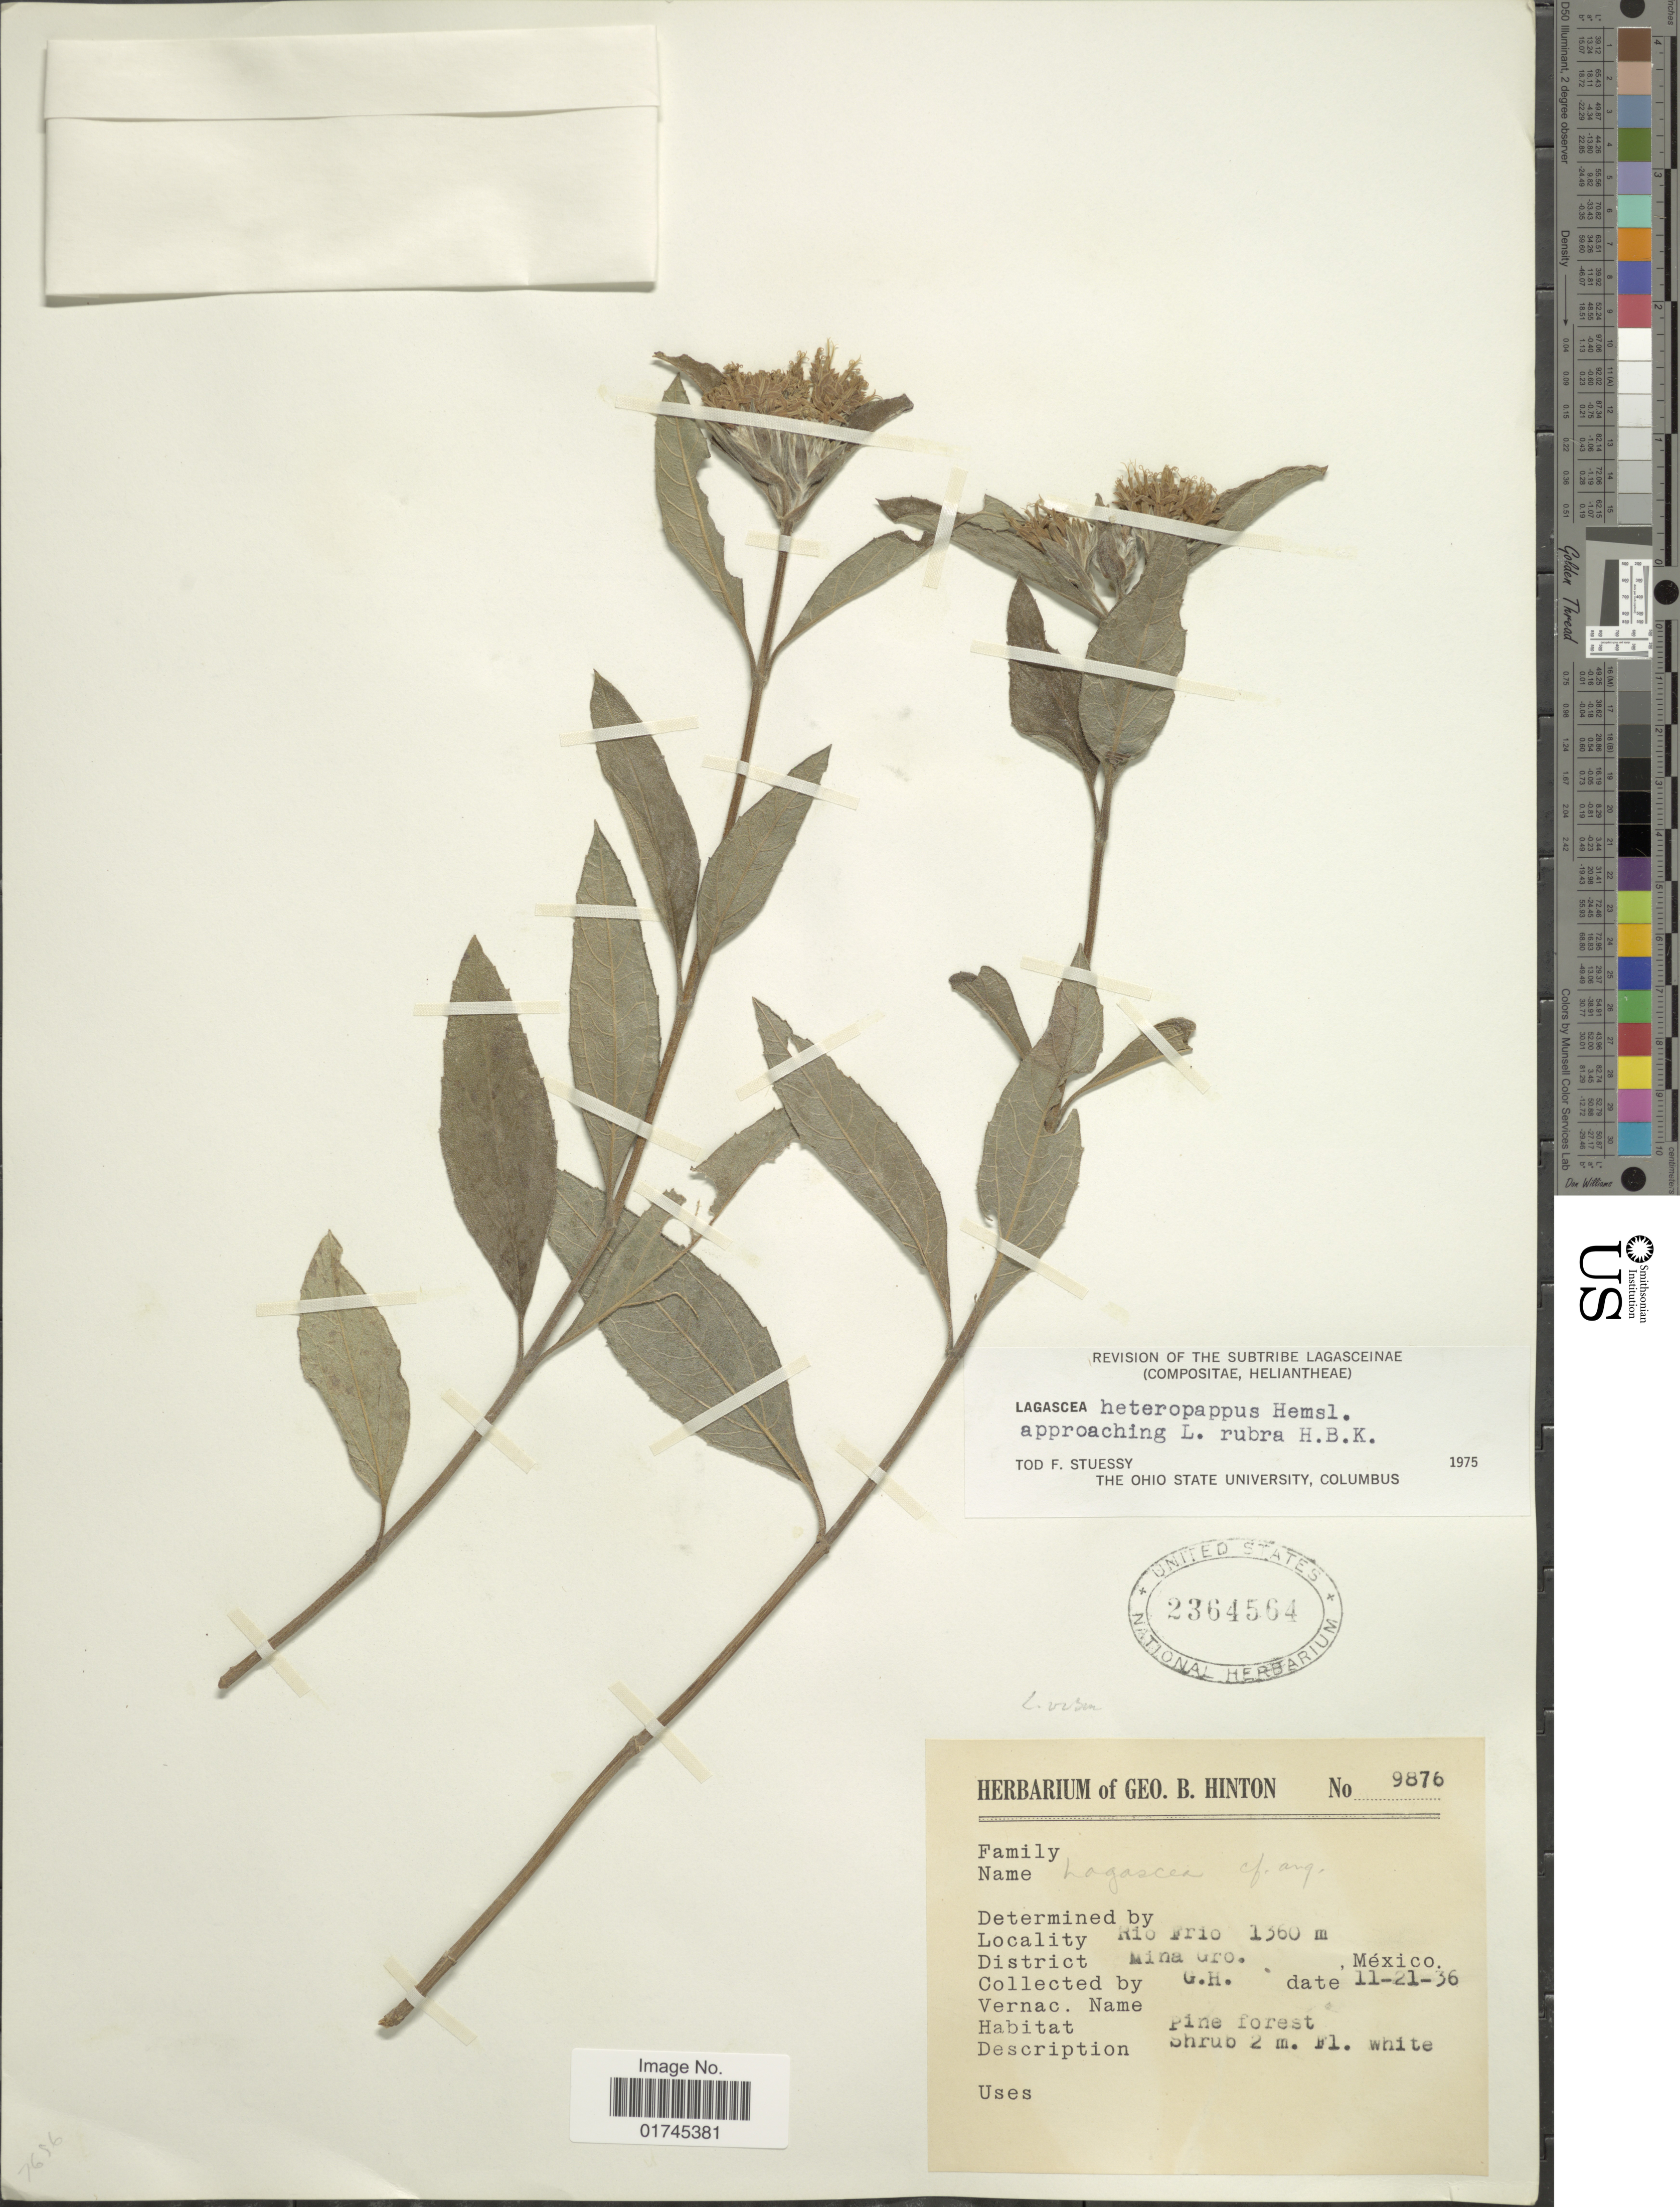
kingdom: Plantae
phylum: Tracheophyta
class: Magnoliopsida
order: Asterales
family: Asteraceae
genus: Lagascea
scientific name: Lagascea heteropappus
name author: Hemsl.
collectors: G. B. Hinton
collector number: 9876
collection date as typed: Transcribed d/m/y: 21/11/36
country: Mexico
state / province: Guerrero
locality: Rio Frio, District Mina Gro.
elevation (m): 1360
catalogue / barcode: US 2364564